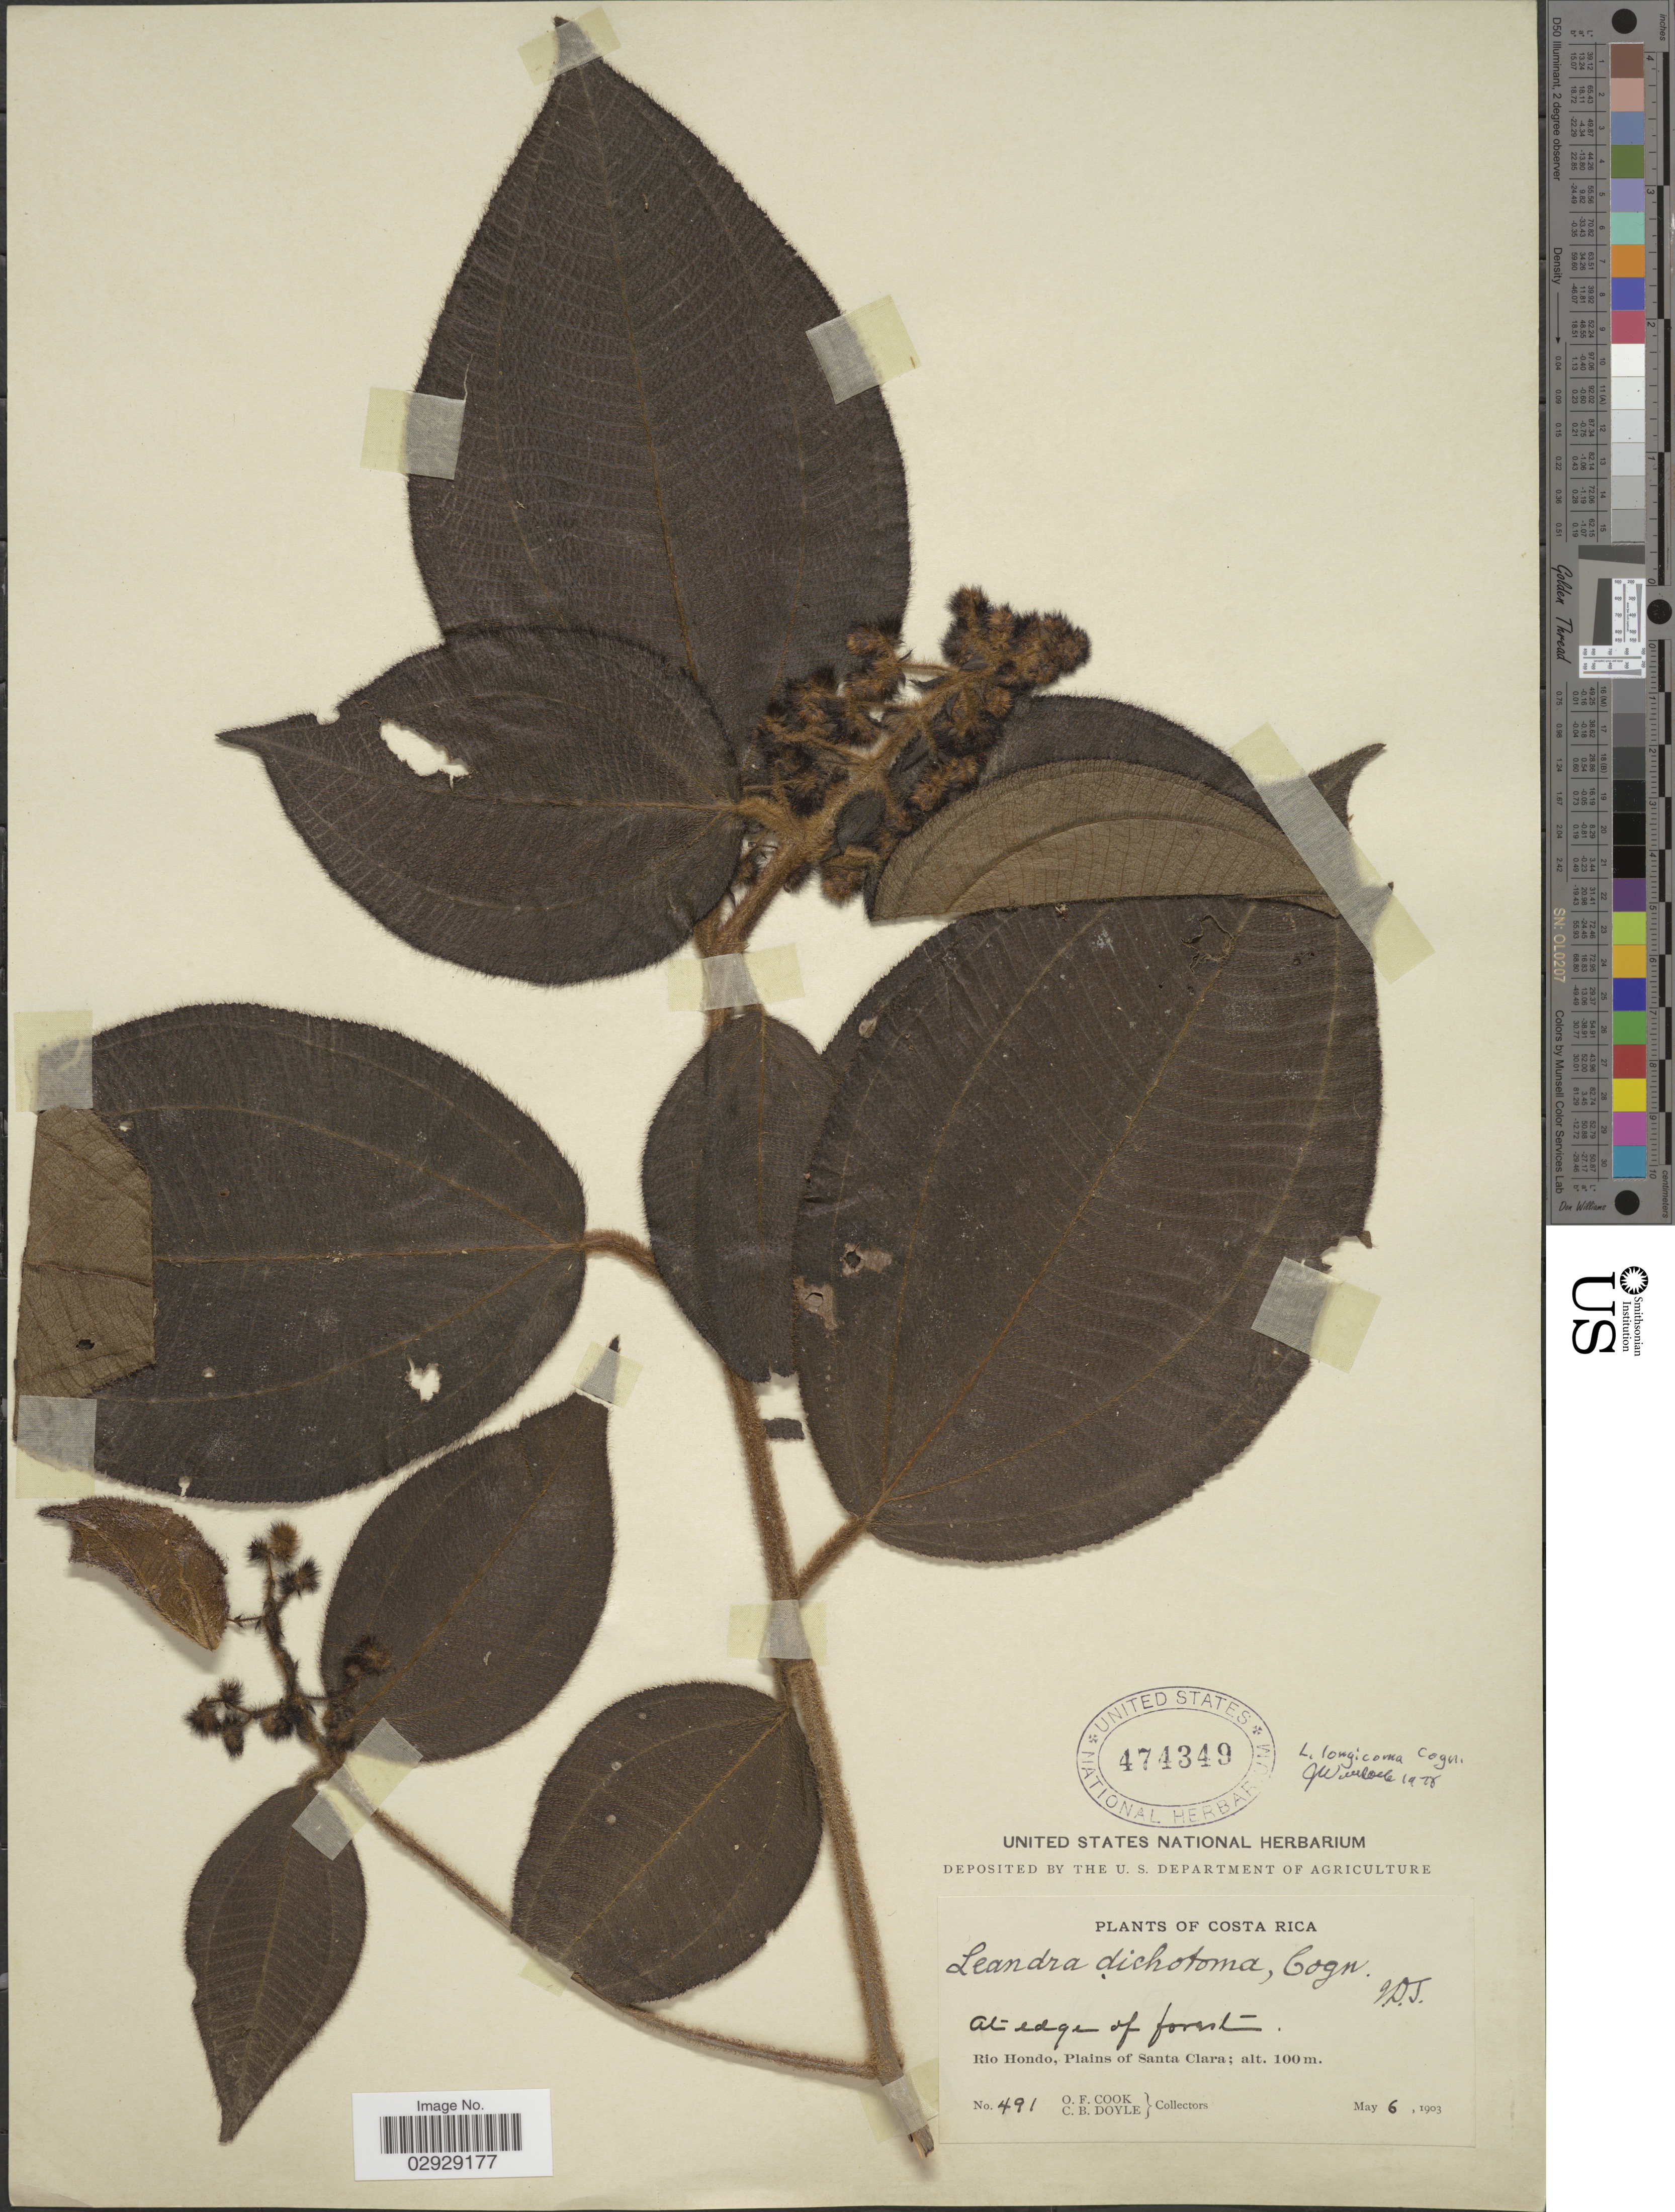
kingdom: Plantae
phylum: Tracheophyta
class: Magnoliopsida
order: Myrtales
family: Melastomataceae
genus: Leandra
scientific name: Leandra longicoma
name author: Cogn.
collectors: O. F. Cook & C. Doyle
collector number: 491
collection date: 1903-05-06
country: Costa Rica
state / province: Limón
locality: Rio Hondo, Plains of Santa Clara.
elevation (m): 100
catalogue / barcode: US 474349